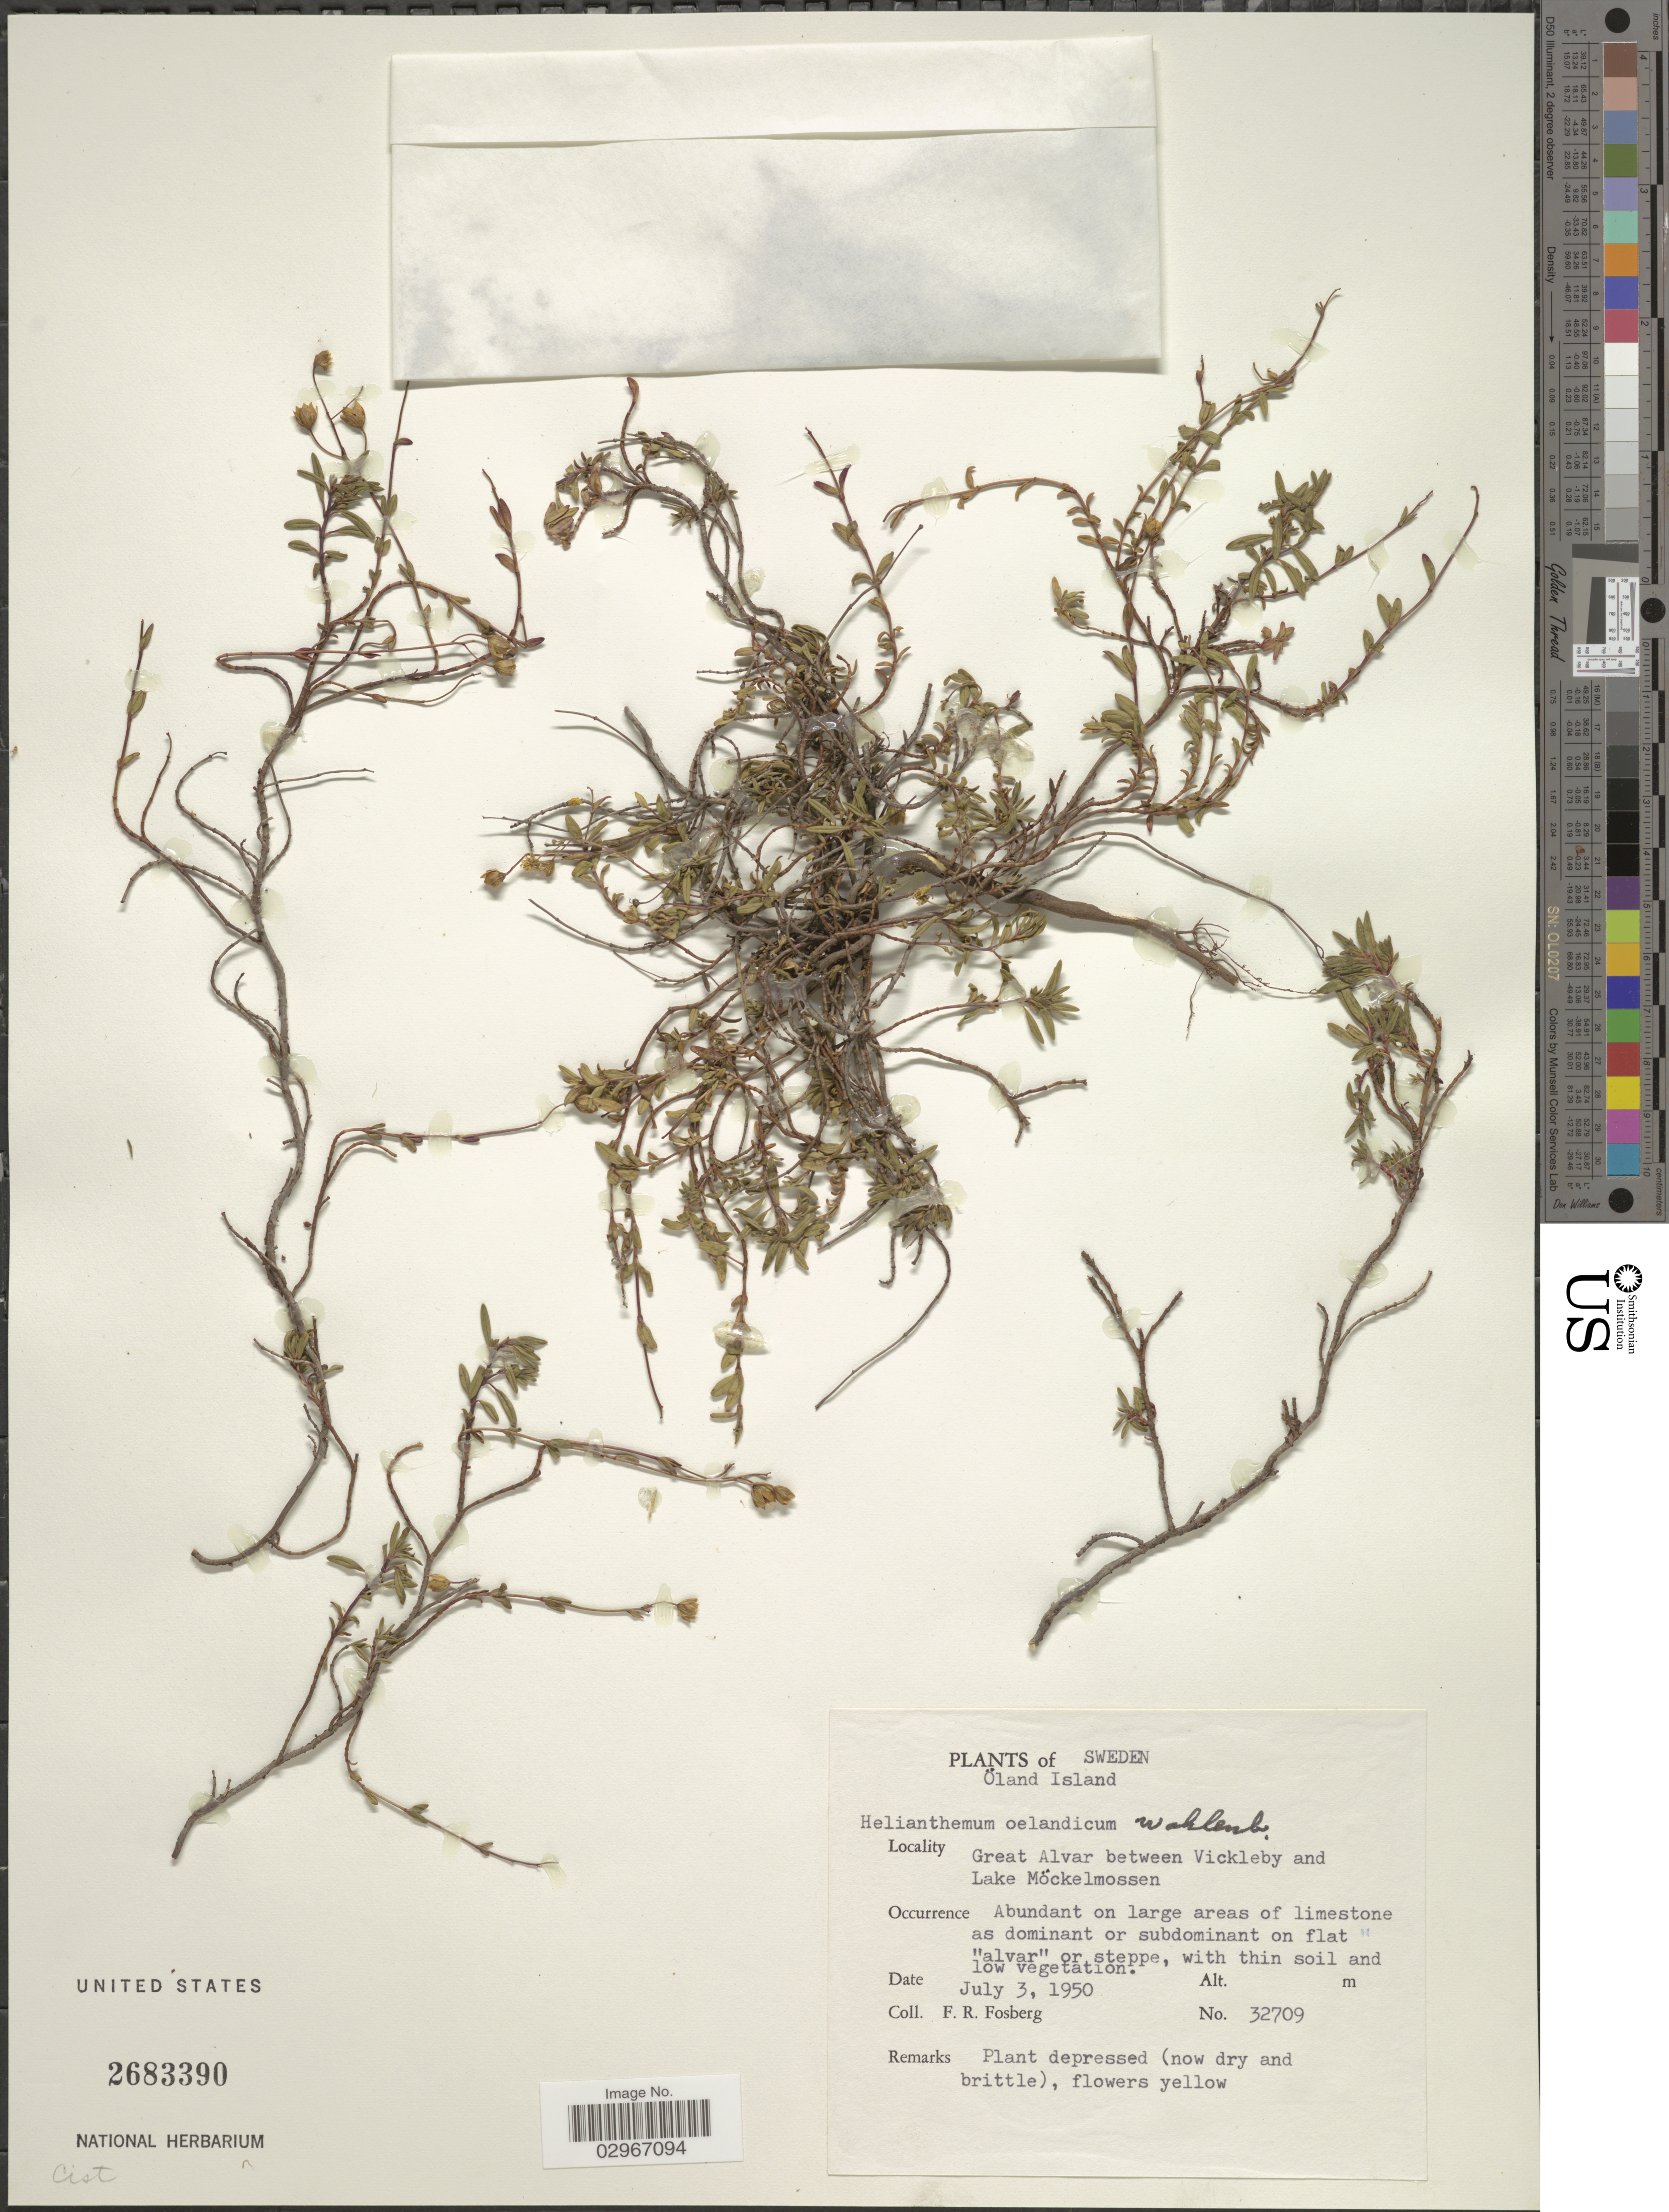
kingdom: Plantae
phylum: Tracheophyta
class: Magnoliopsida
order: Malvales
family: Cistaceae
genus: Helianthemum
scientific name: Helianthemum oelandicum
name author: (L.) DC.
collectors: F. R. Fosberg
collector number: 32709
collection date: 1950-07-03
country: Sweden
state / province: Kalmar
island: Oland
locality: Öland Island. Great Alvar between Vickleby and Lake Möckelmossen.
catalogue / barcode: US 2683390